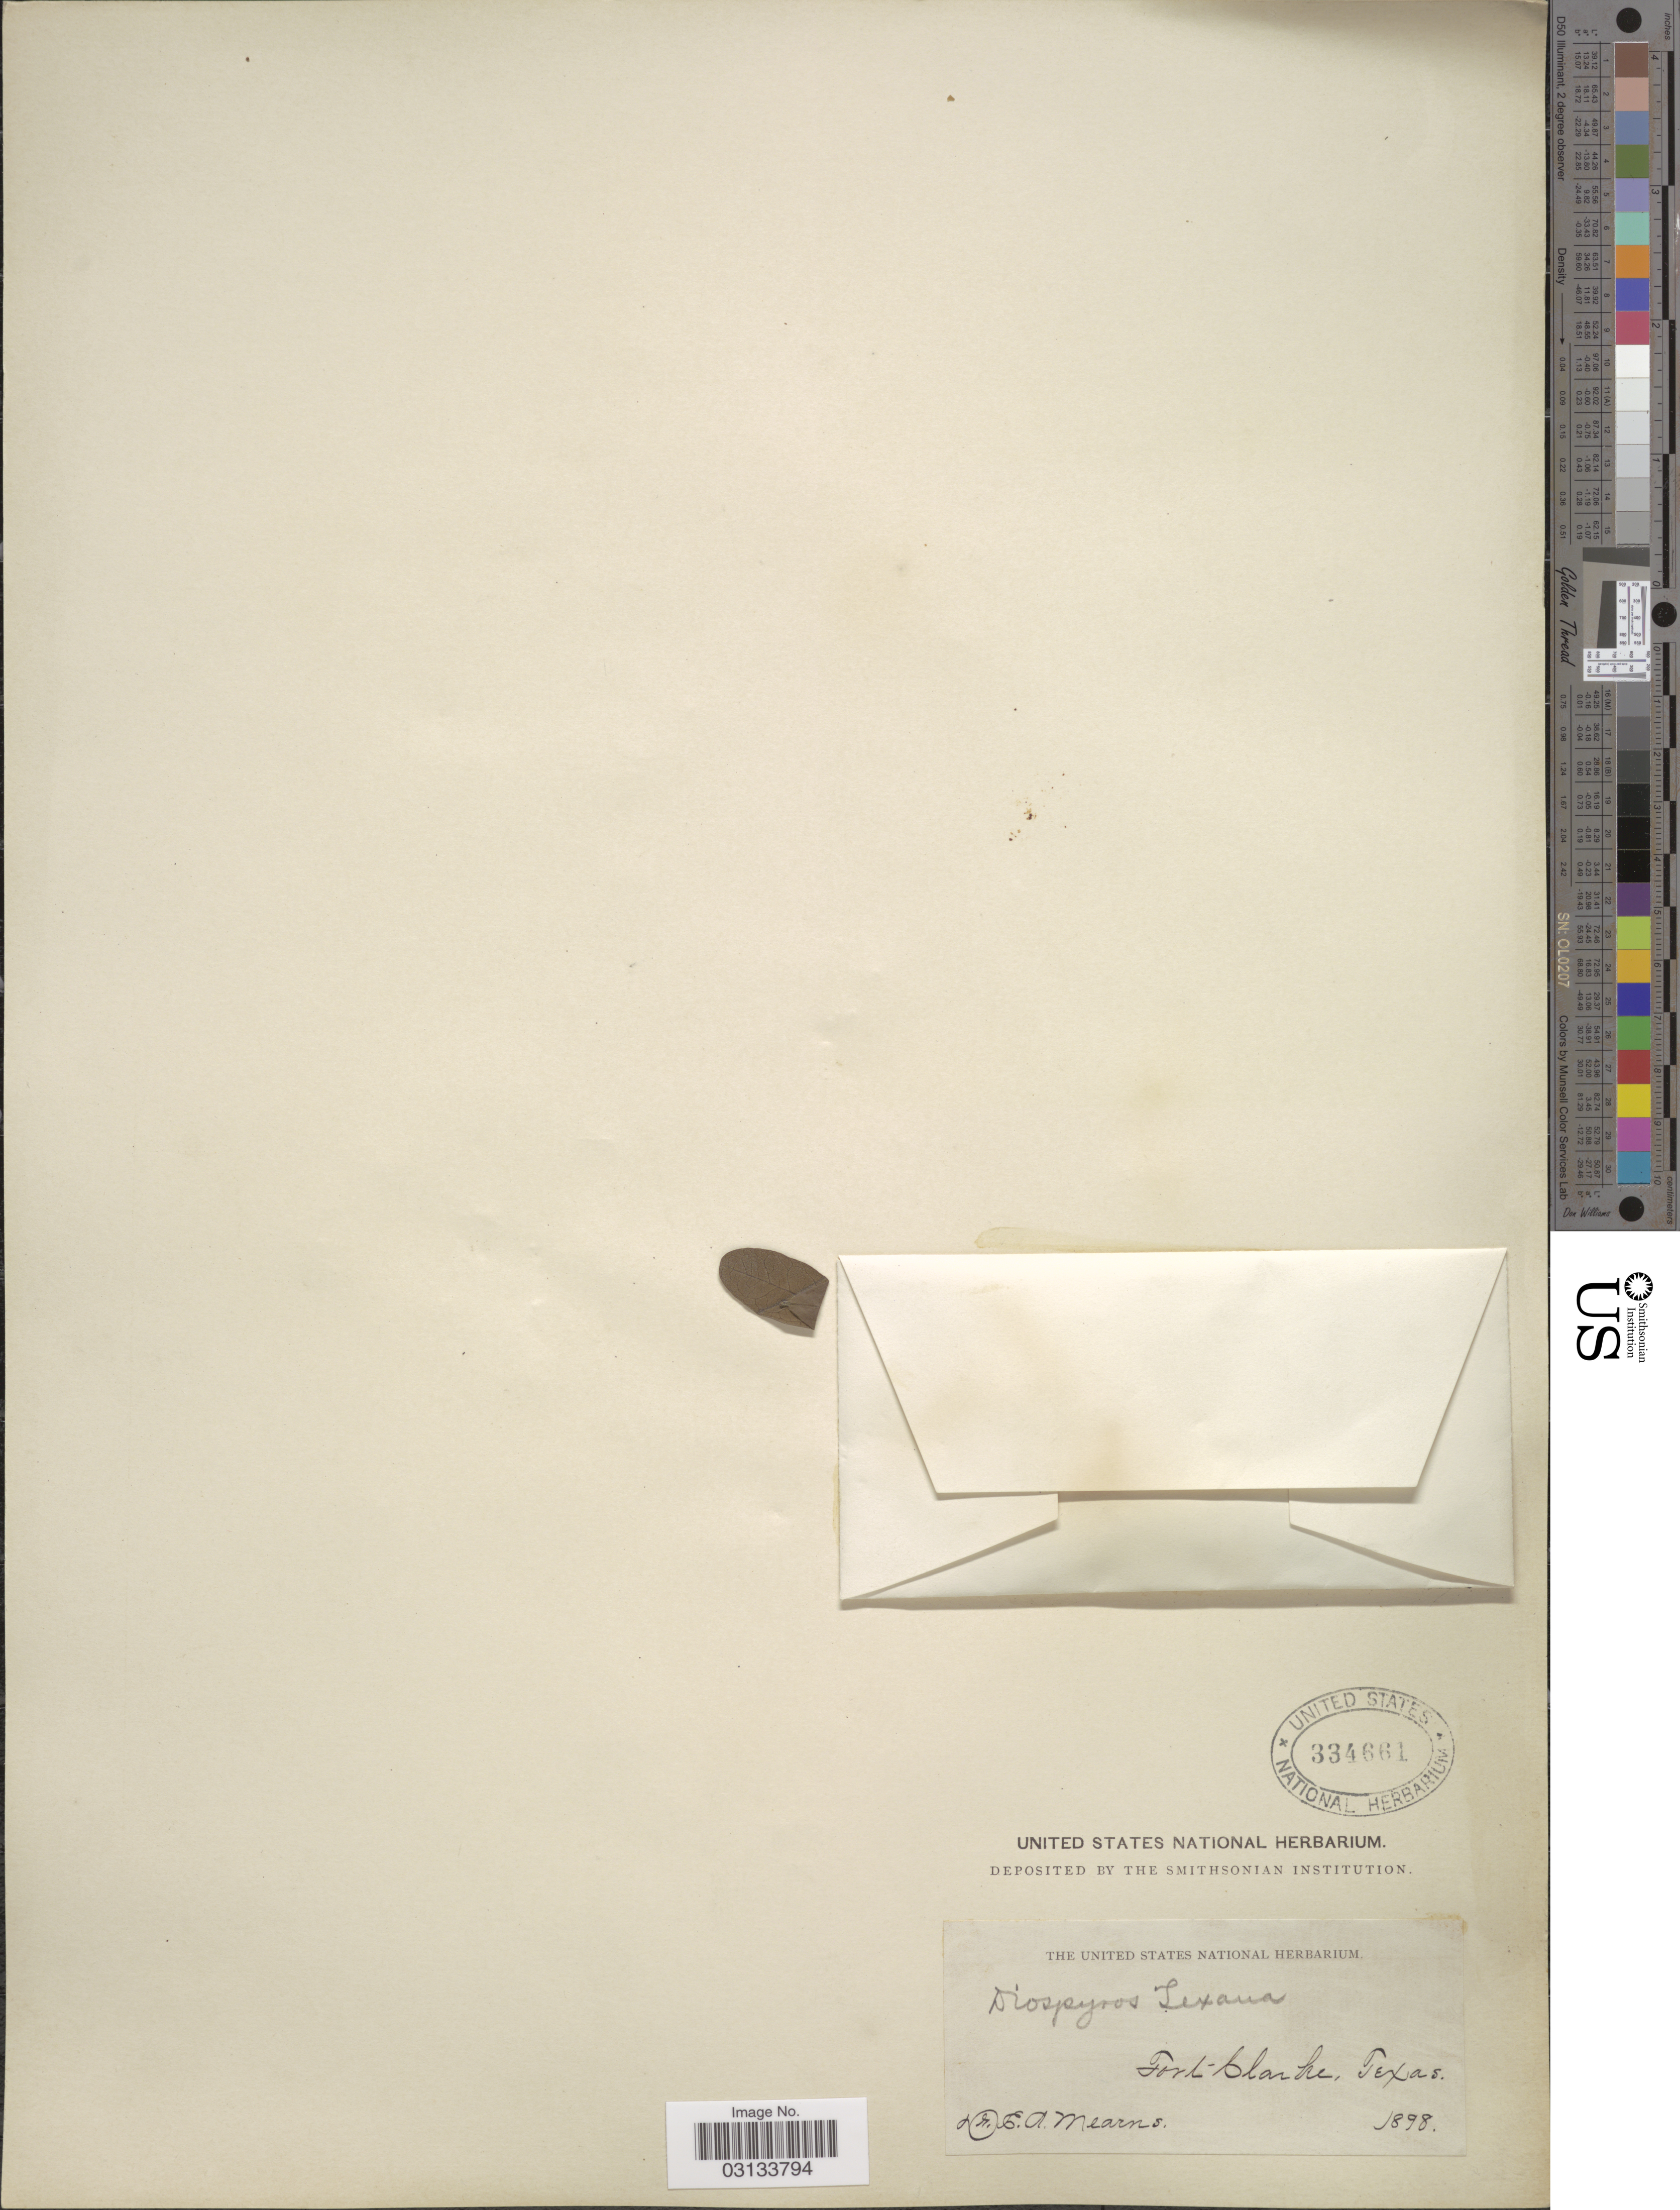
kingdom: Plantae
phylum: Tracheophyta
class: Magnoliopsida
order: Ericales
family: Ebenaceae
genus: Diospyros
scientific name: Diospyros texana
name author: Scheele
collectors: E. A. Mearns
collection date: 1898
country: United States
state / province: Texas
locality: Fort Clarke.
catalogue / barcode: US 334661